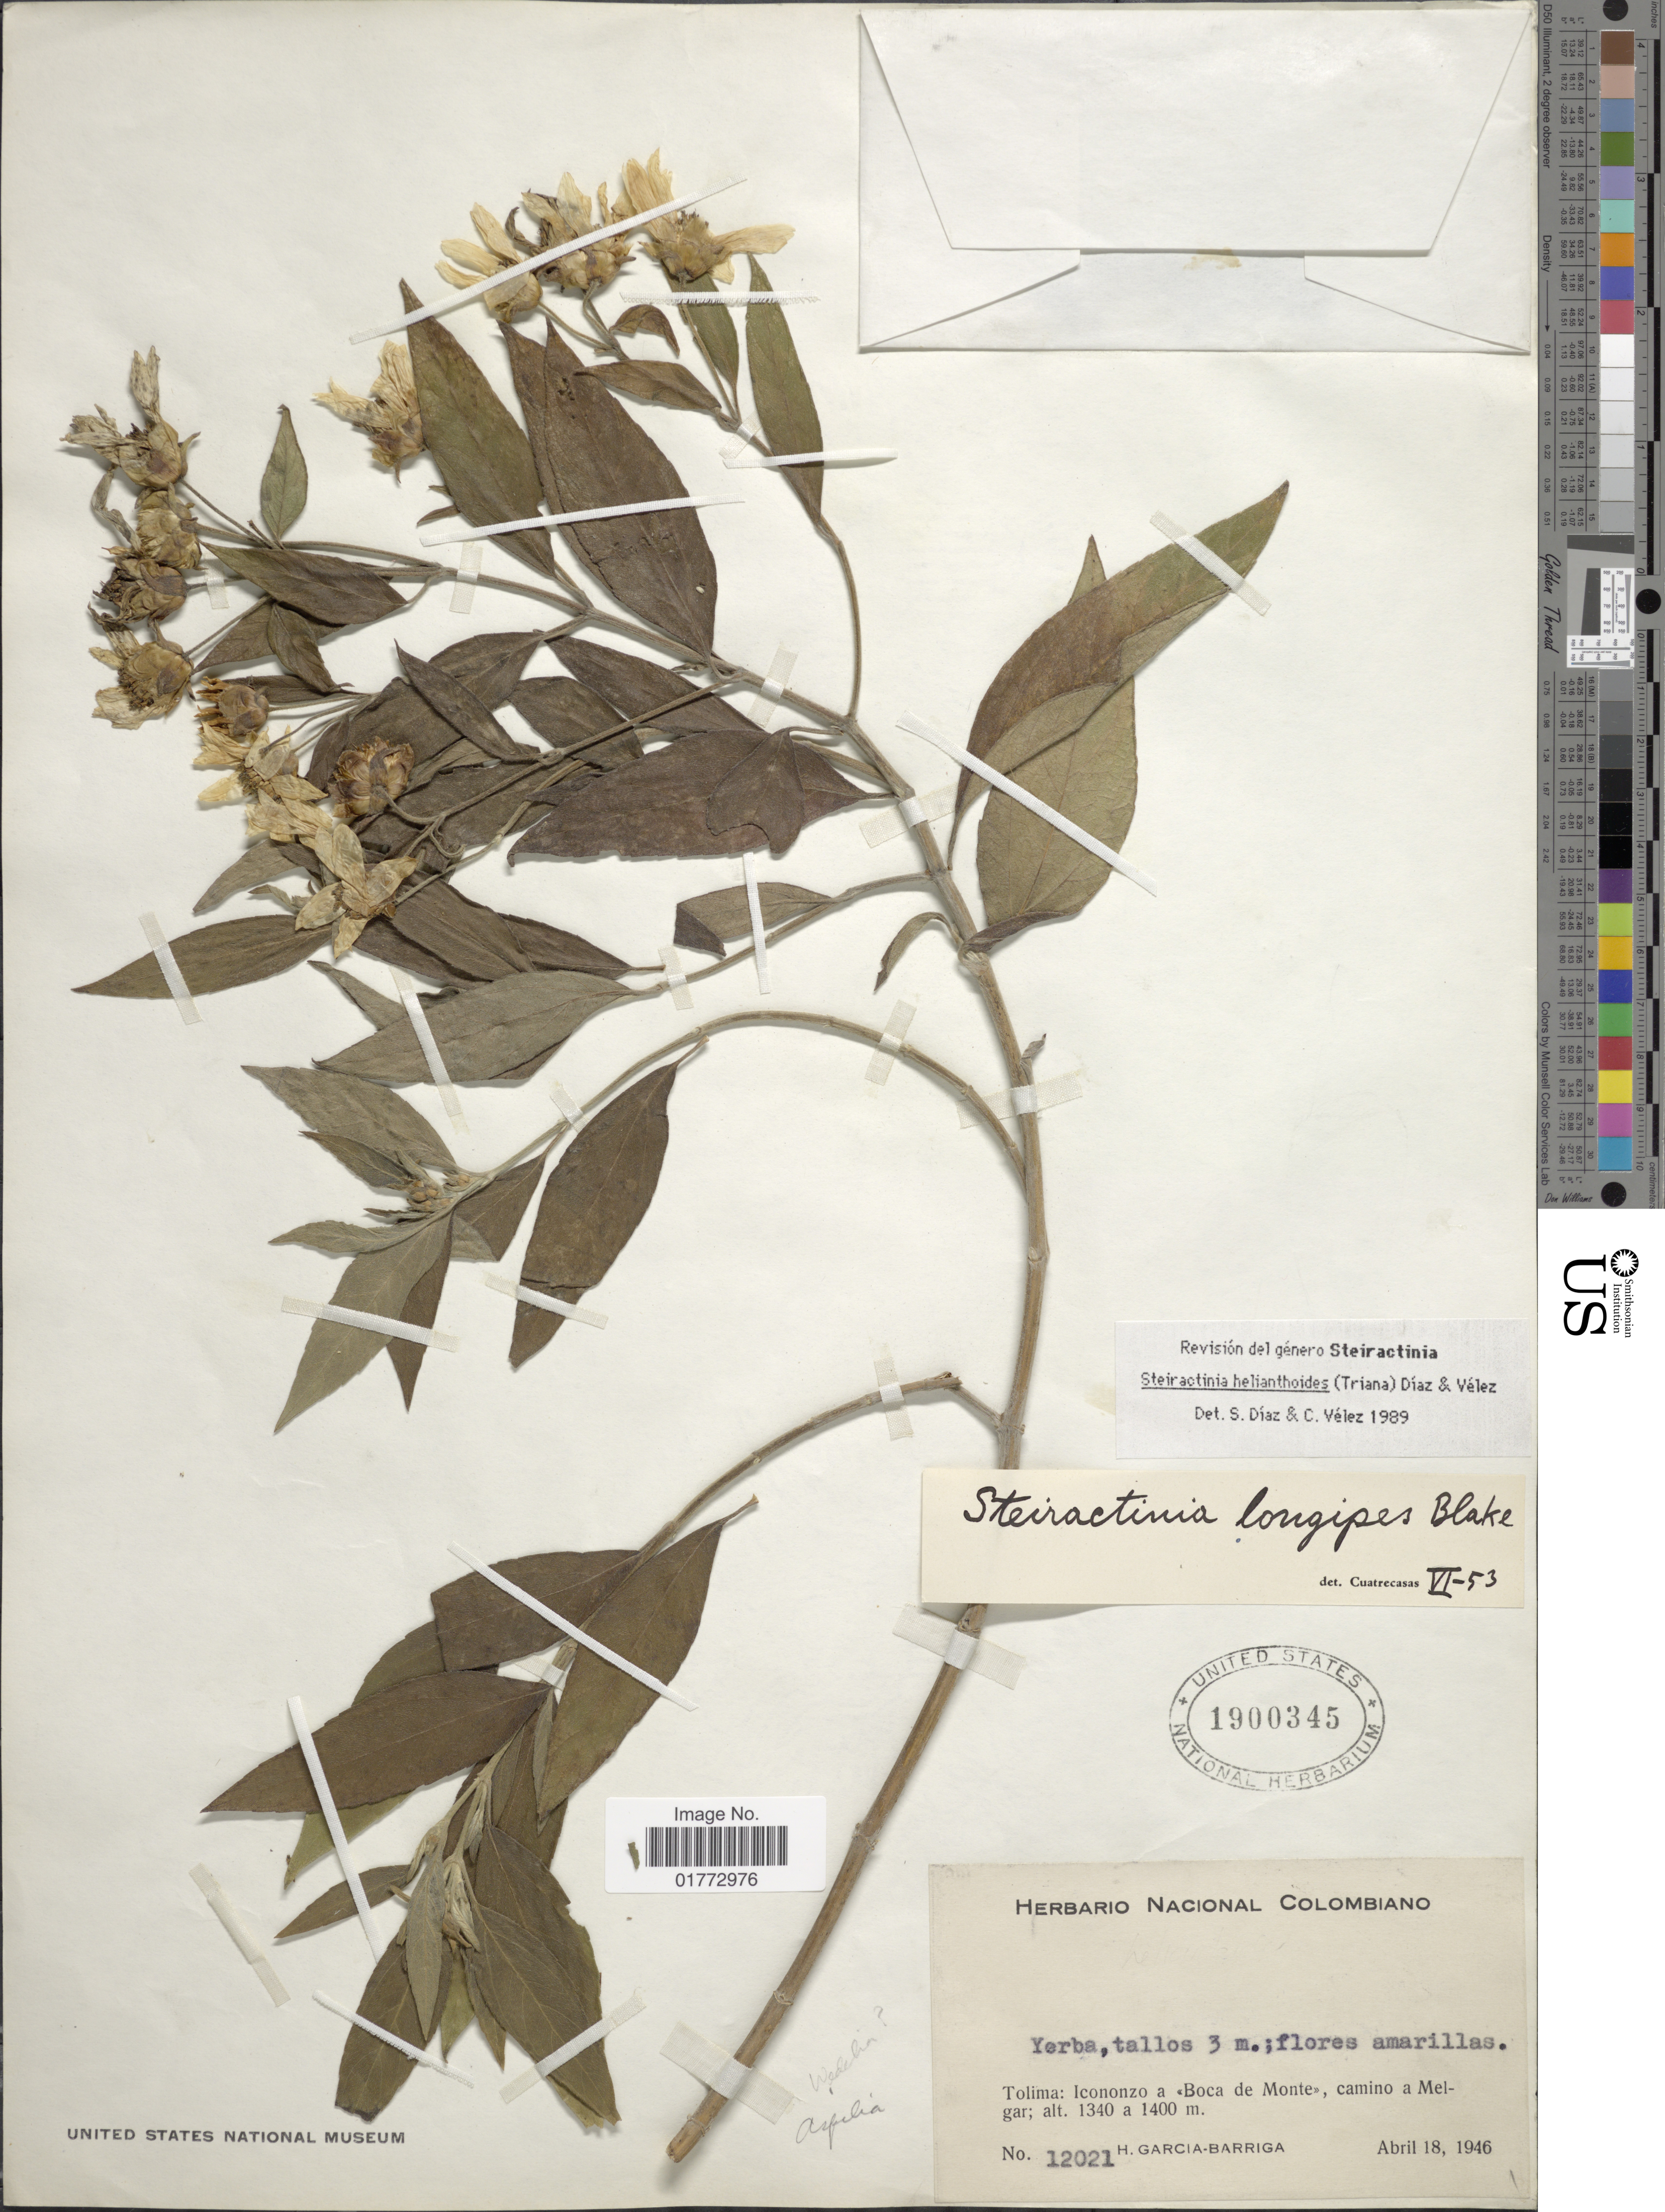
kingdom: Plantae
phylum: Tracheophyta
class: Magnoliopsida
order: Asterales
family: Asteraceae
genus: Steiractinia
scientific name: Steiractinia helianthoides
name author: (Triana) S. Díaz & Vélez-Nauer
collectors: H. García Barriga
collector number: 12021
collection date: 1946-04-18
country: Colombia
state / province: Tolima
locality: Icononzo a Boca de Monte, camino a Melgar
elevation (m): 1340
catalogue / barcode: US 1900345